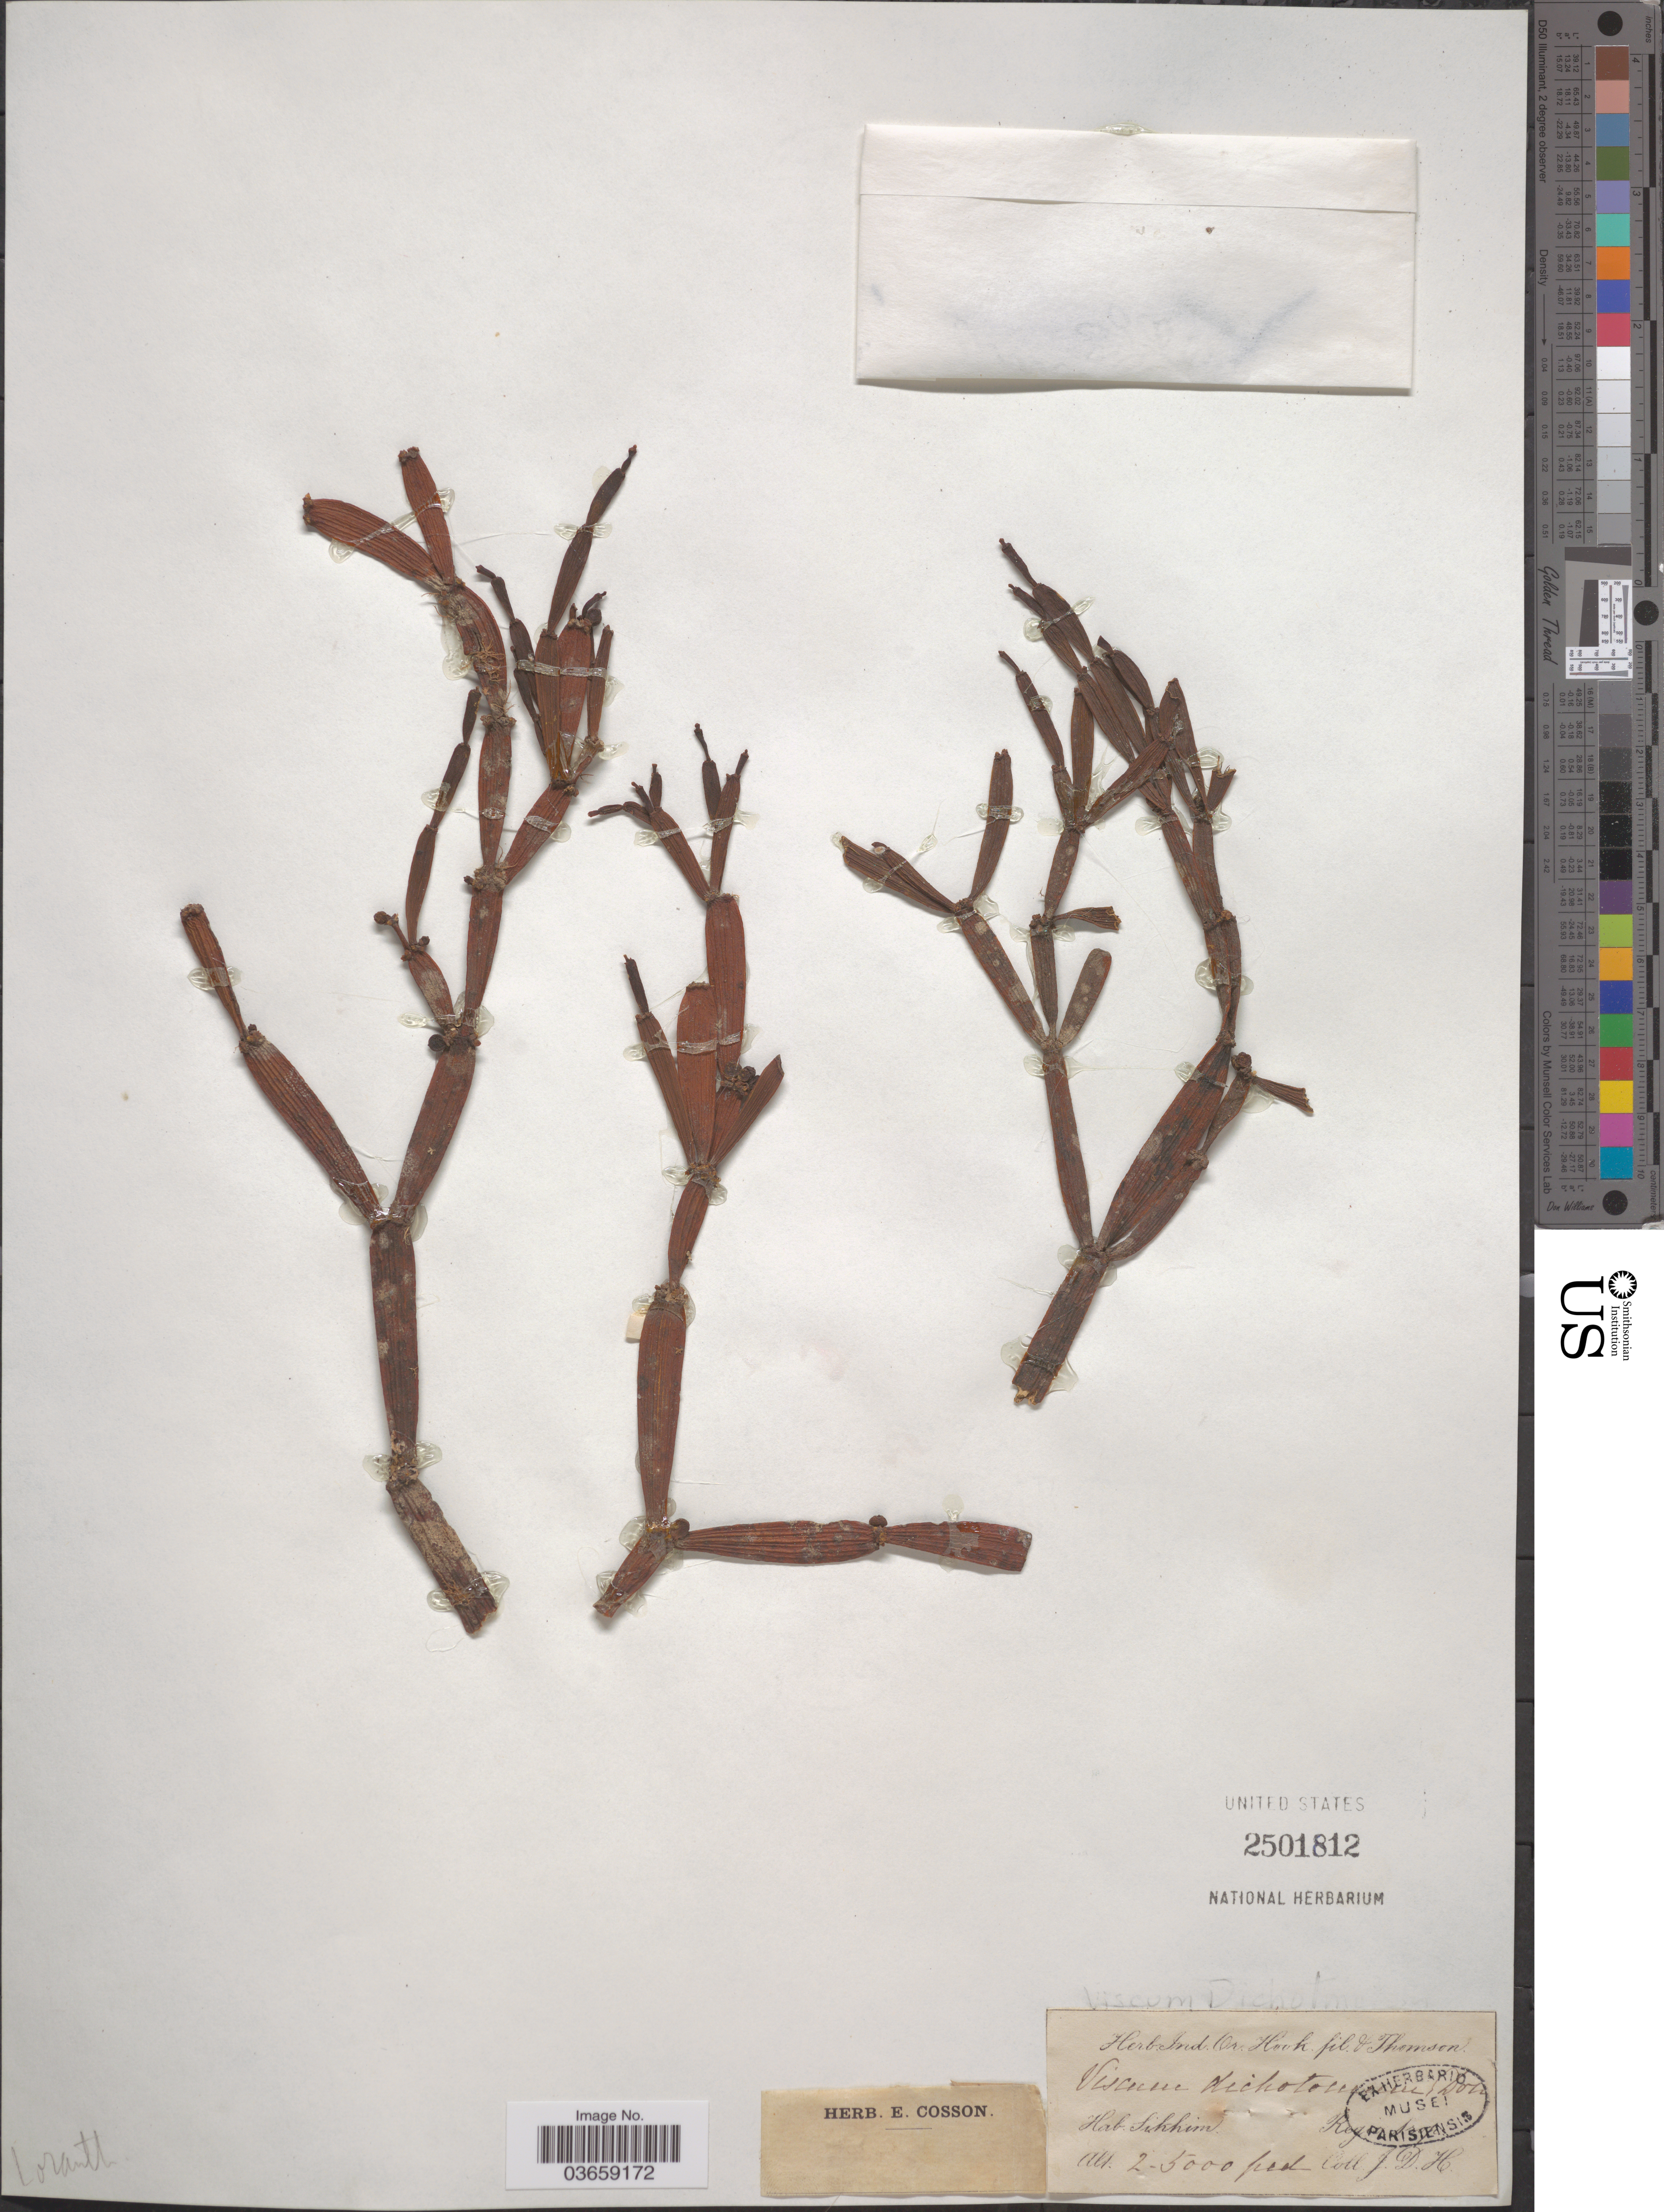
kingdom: Plantae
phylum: Tracheophyta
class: Magnoliopsida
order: Santalales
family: Viscaceae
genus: Viscum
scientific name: Viscum dichotomum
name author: D. Don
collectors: J. D. Hooker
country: India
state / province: Sikkim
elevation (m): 610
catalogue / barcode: US 2501812